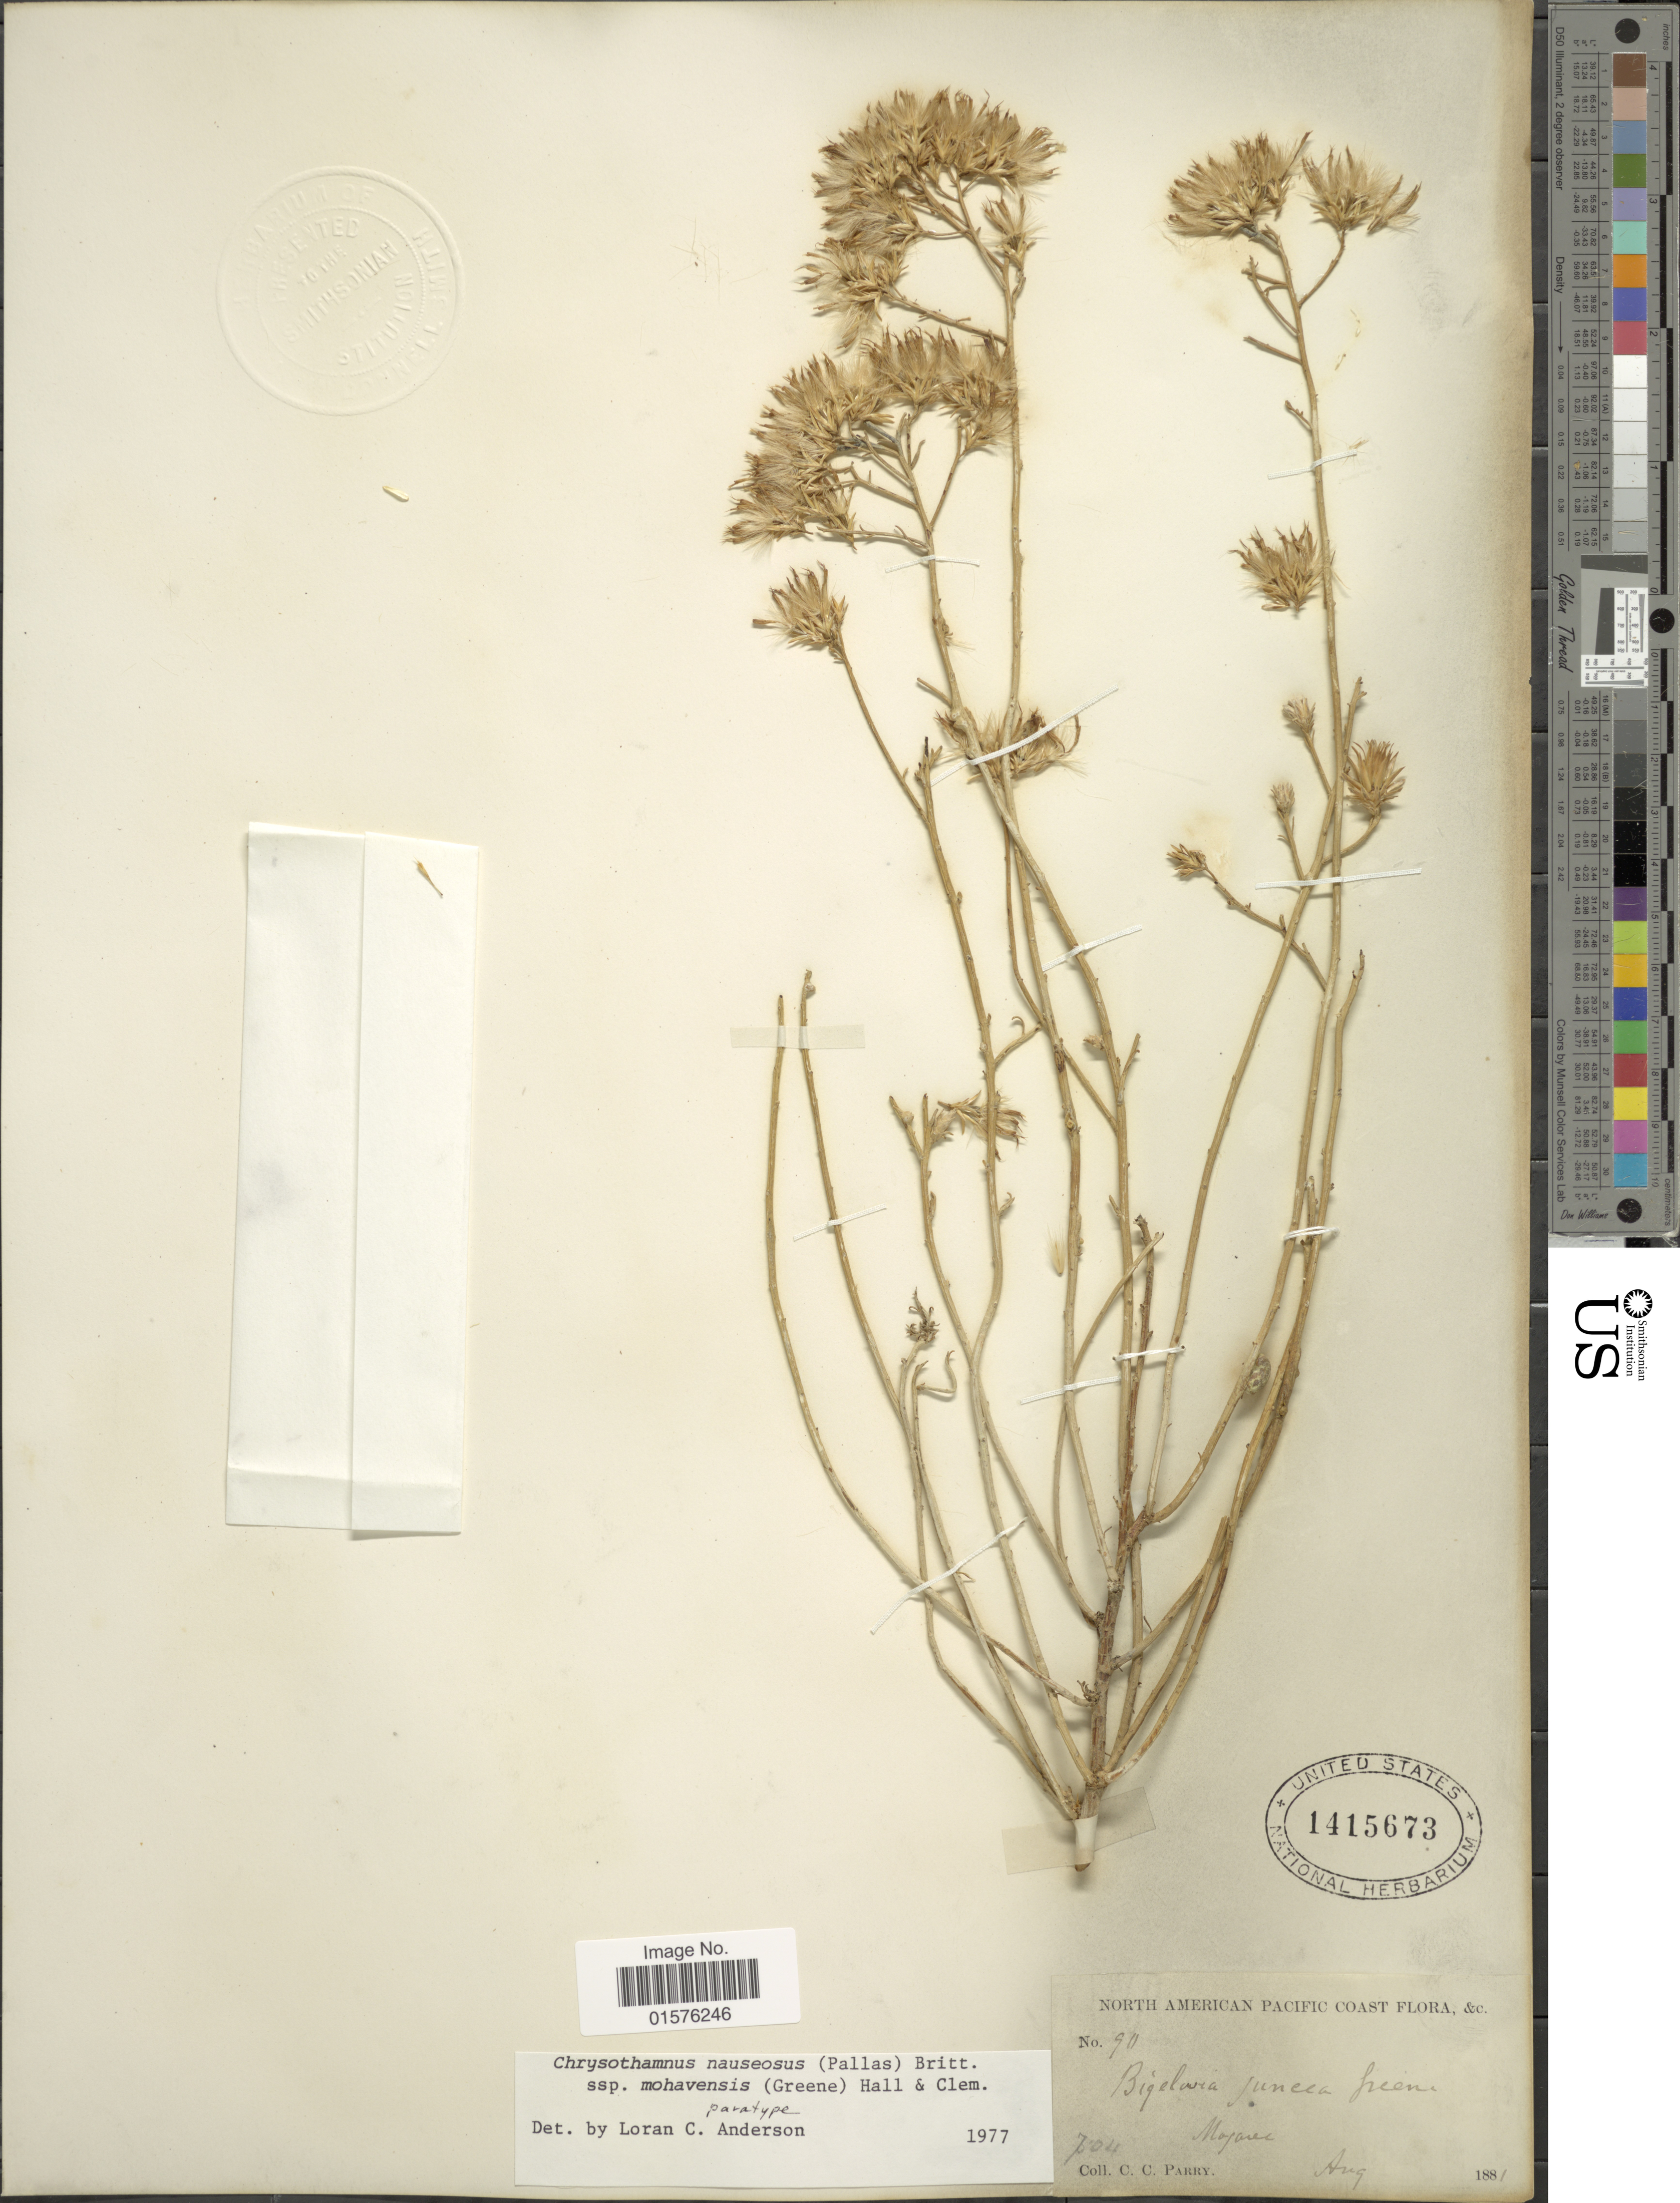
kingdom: Plantae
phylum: Tracheophyta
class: Magnoliopsida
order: Asterales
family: Asteraceae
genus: Ericameria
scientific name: Ericameria nauseosa var. mohavensis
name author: (S.W. Greene) G.L. Nesom & G.I. Baird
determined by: Urbatsch, Lowell E., Curator (LSU), Louisiana State University (UNITED STATES)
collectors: C. C. Parry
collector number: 90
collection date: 1881-08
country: United States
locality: North American pacific Coast, Mojave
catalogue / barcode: US 1415673